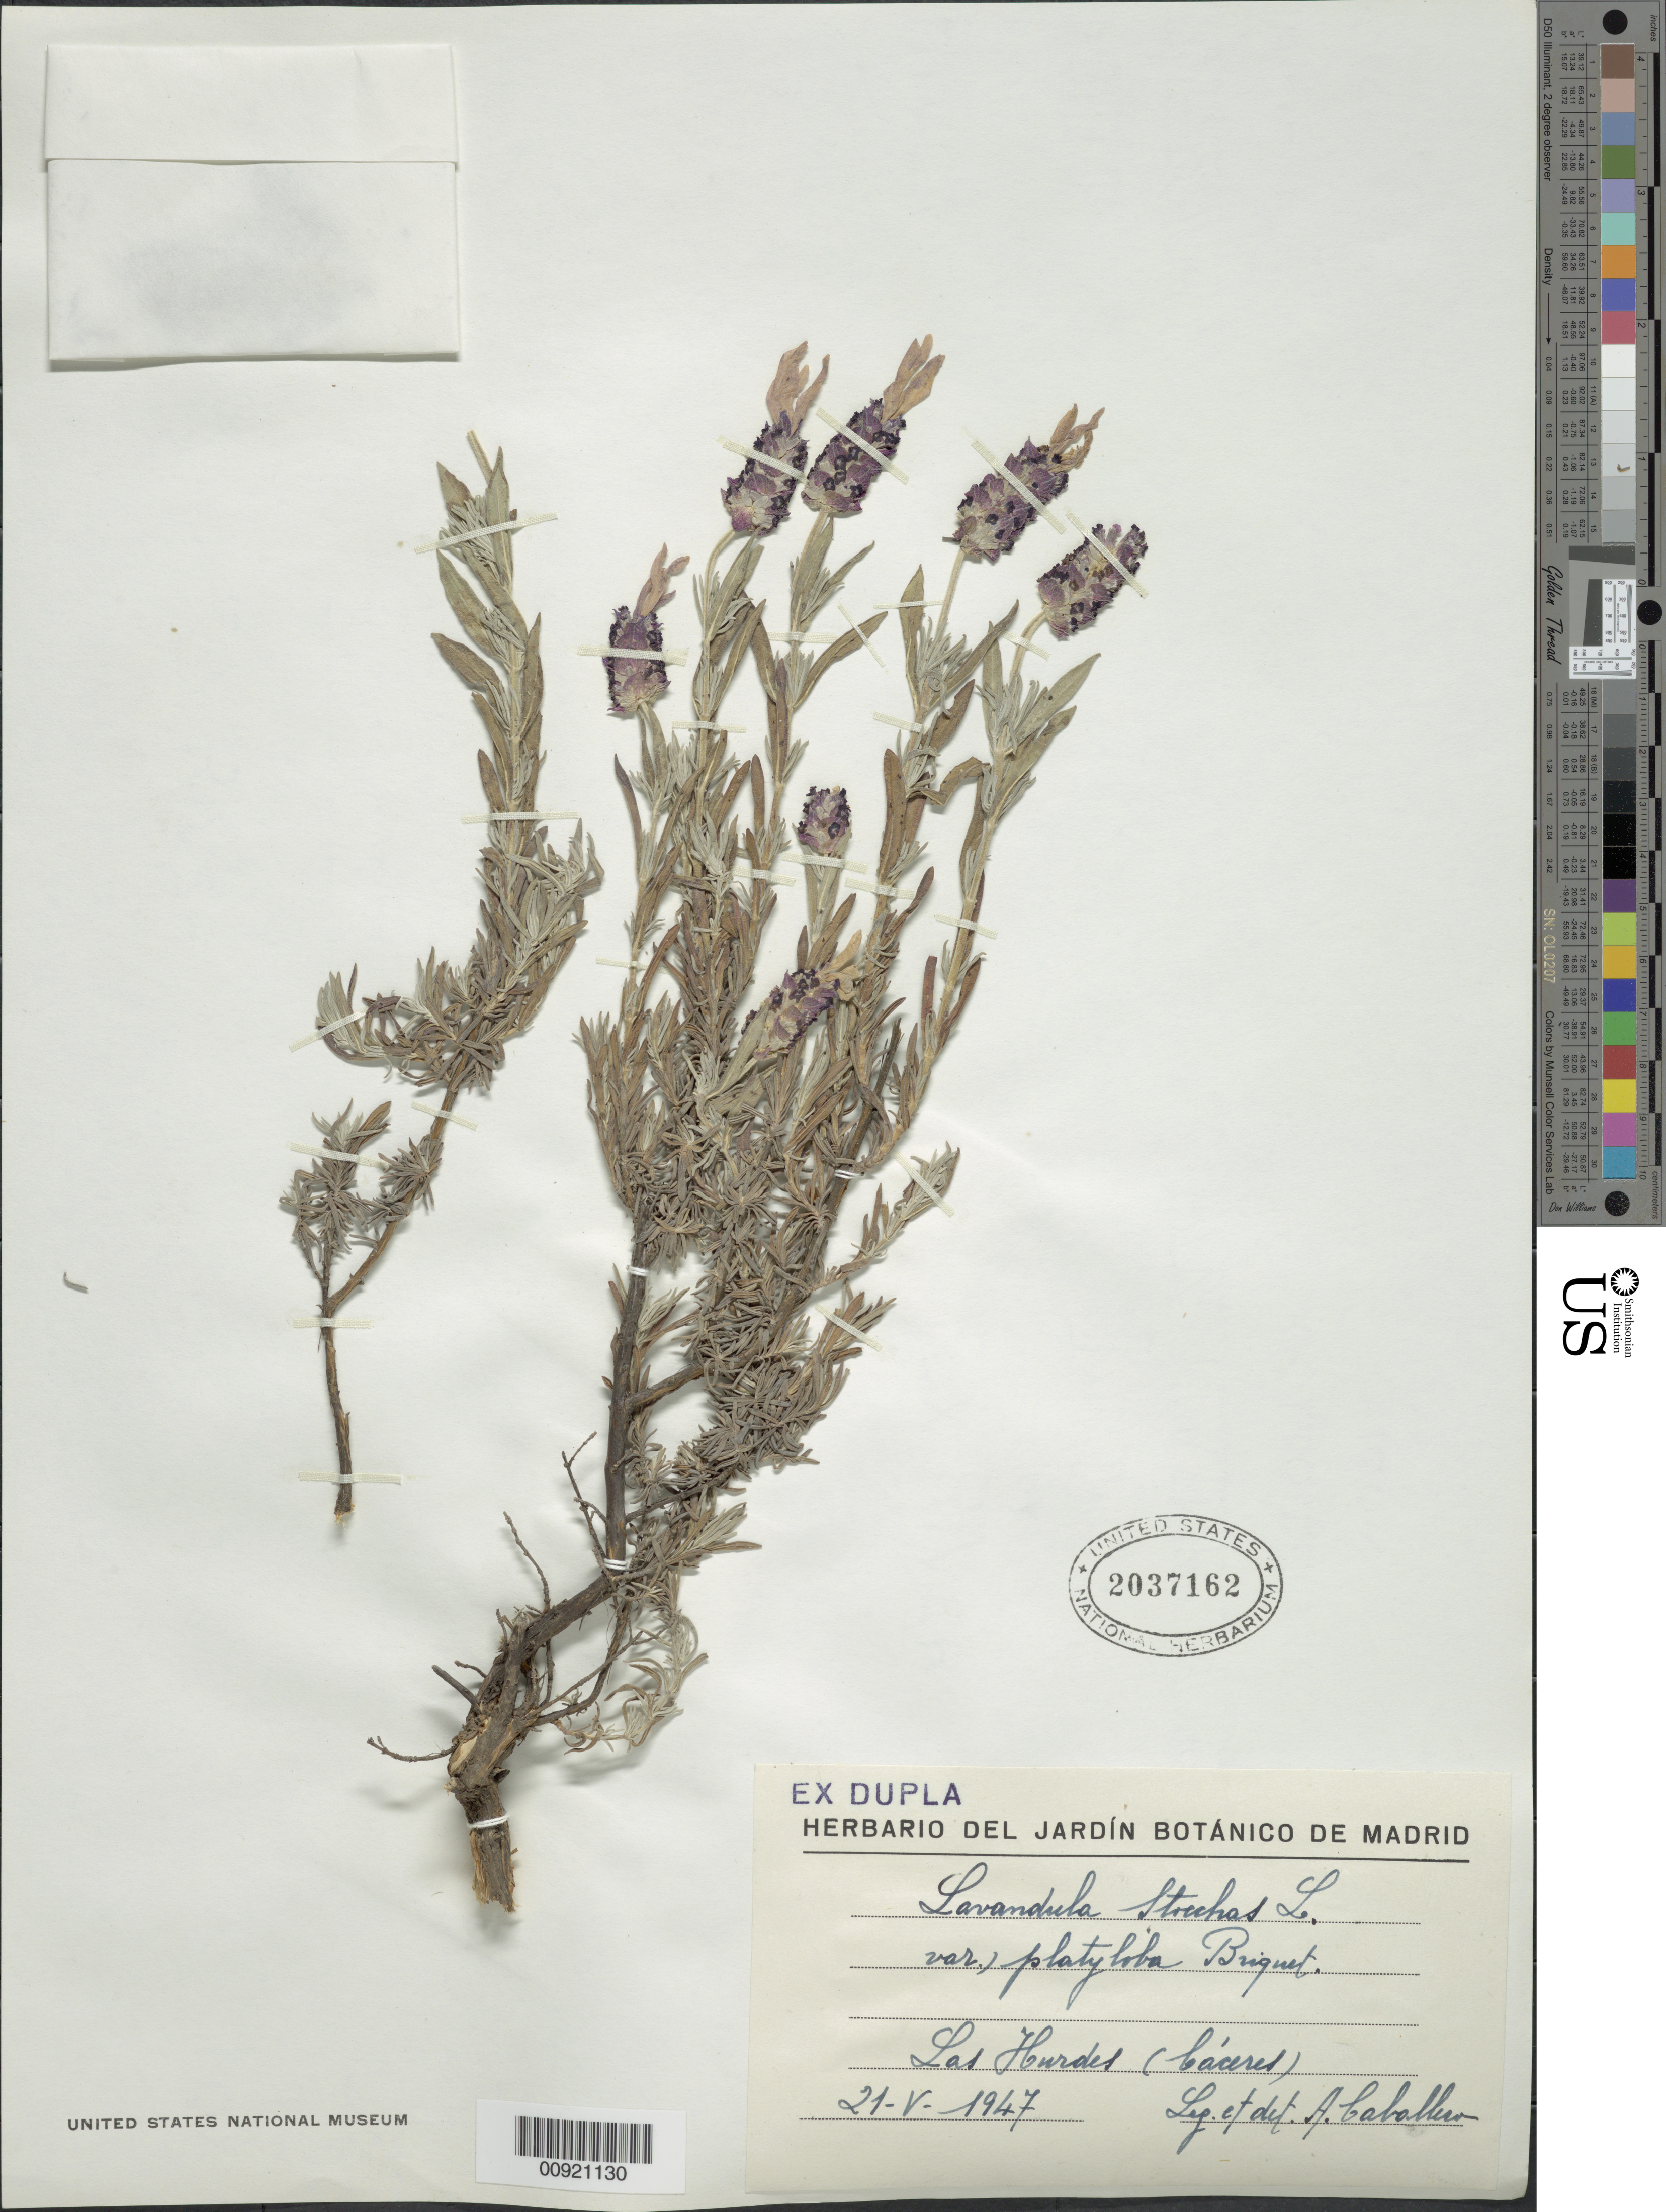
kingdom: Plantae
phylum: Tracheophyta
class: Magnoliopsida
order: Lamiales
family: Lamiaceae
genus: Lavandula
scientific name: Lavandula stoechas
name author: L.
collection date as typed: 21 May 1947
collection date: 1947-05-21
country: Spain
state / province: Extremadura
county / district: Cáceres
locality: Las Hurdes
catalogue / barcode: US 2037162